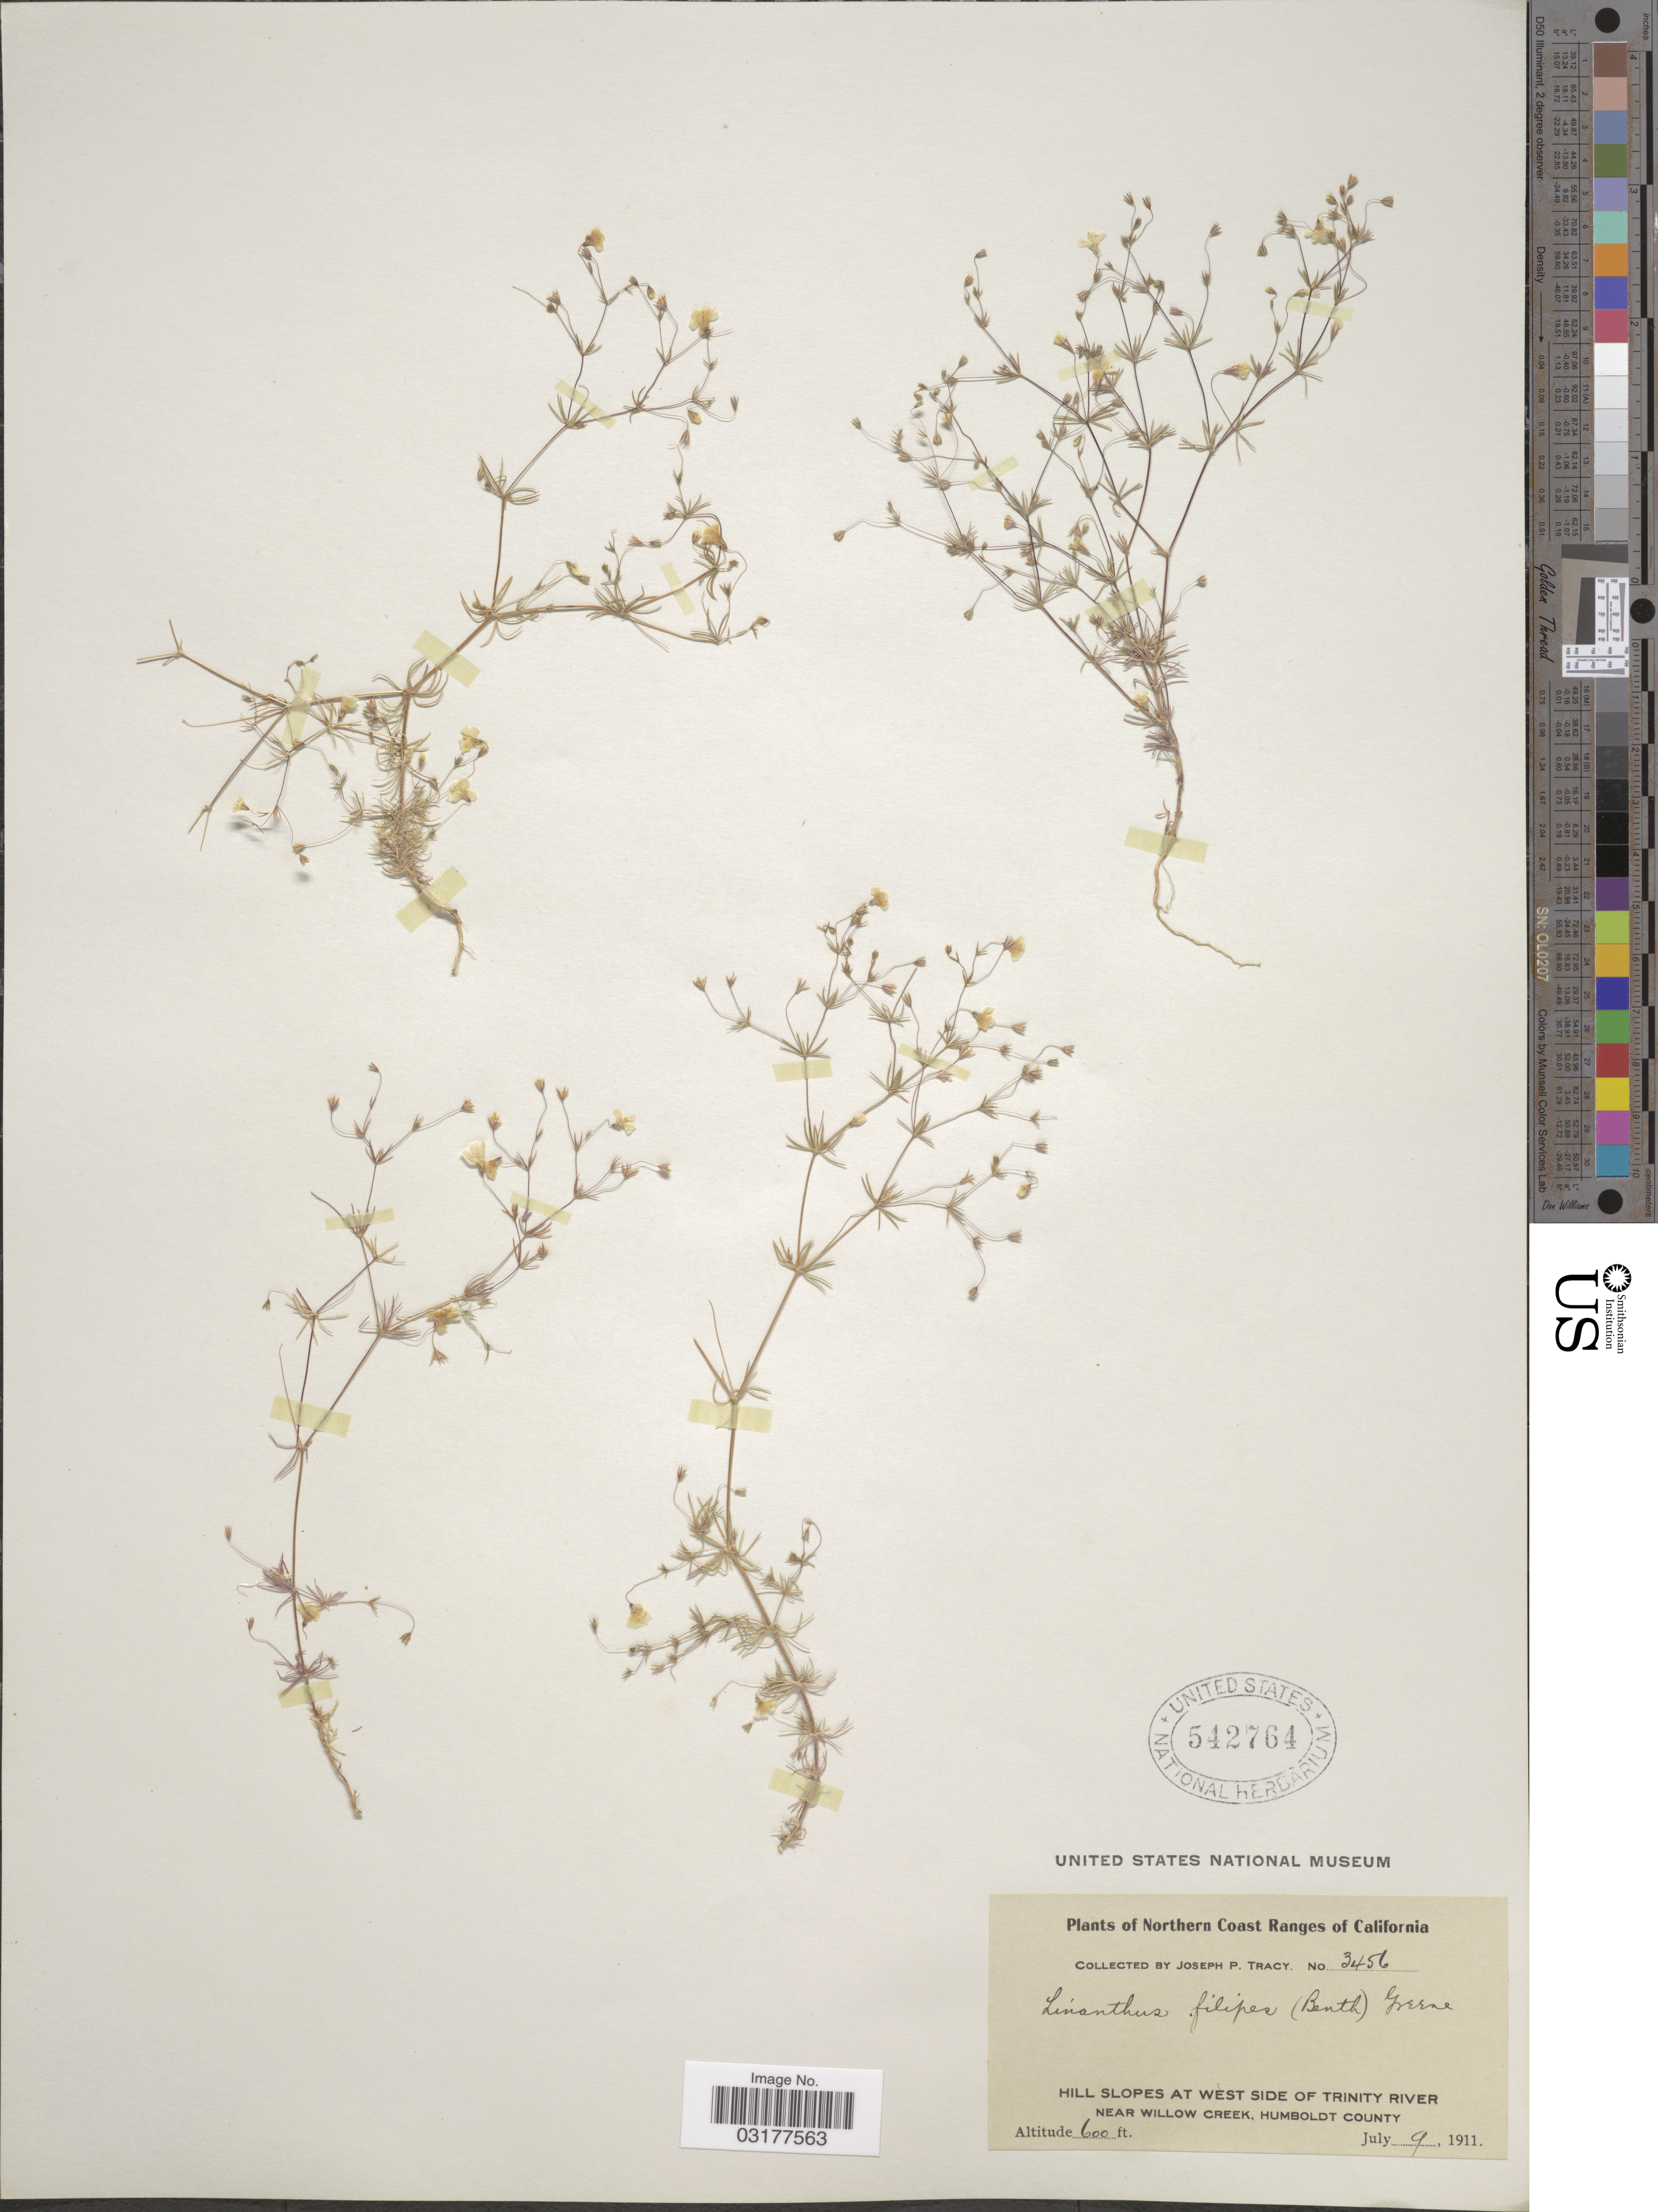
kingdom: Plantae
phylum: Tracheophyta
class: Magnoliopsida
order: Ericales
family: Polemoniaceae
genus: Leptosiphon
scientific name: Leptosiphon filipes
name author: (Benth.) J.M. Porter & L.A. Johnson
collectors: J. Tracy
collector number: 3456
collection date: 1911-07-09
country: United States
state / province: California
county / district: Humboldt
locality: Northern Coast Ranges of California. Hill slopes at West Side of Trinity River near Willow Creek, Humboldt County.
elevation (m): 183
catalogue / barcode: US 542764